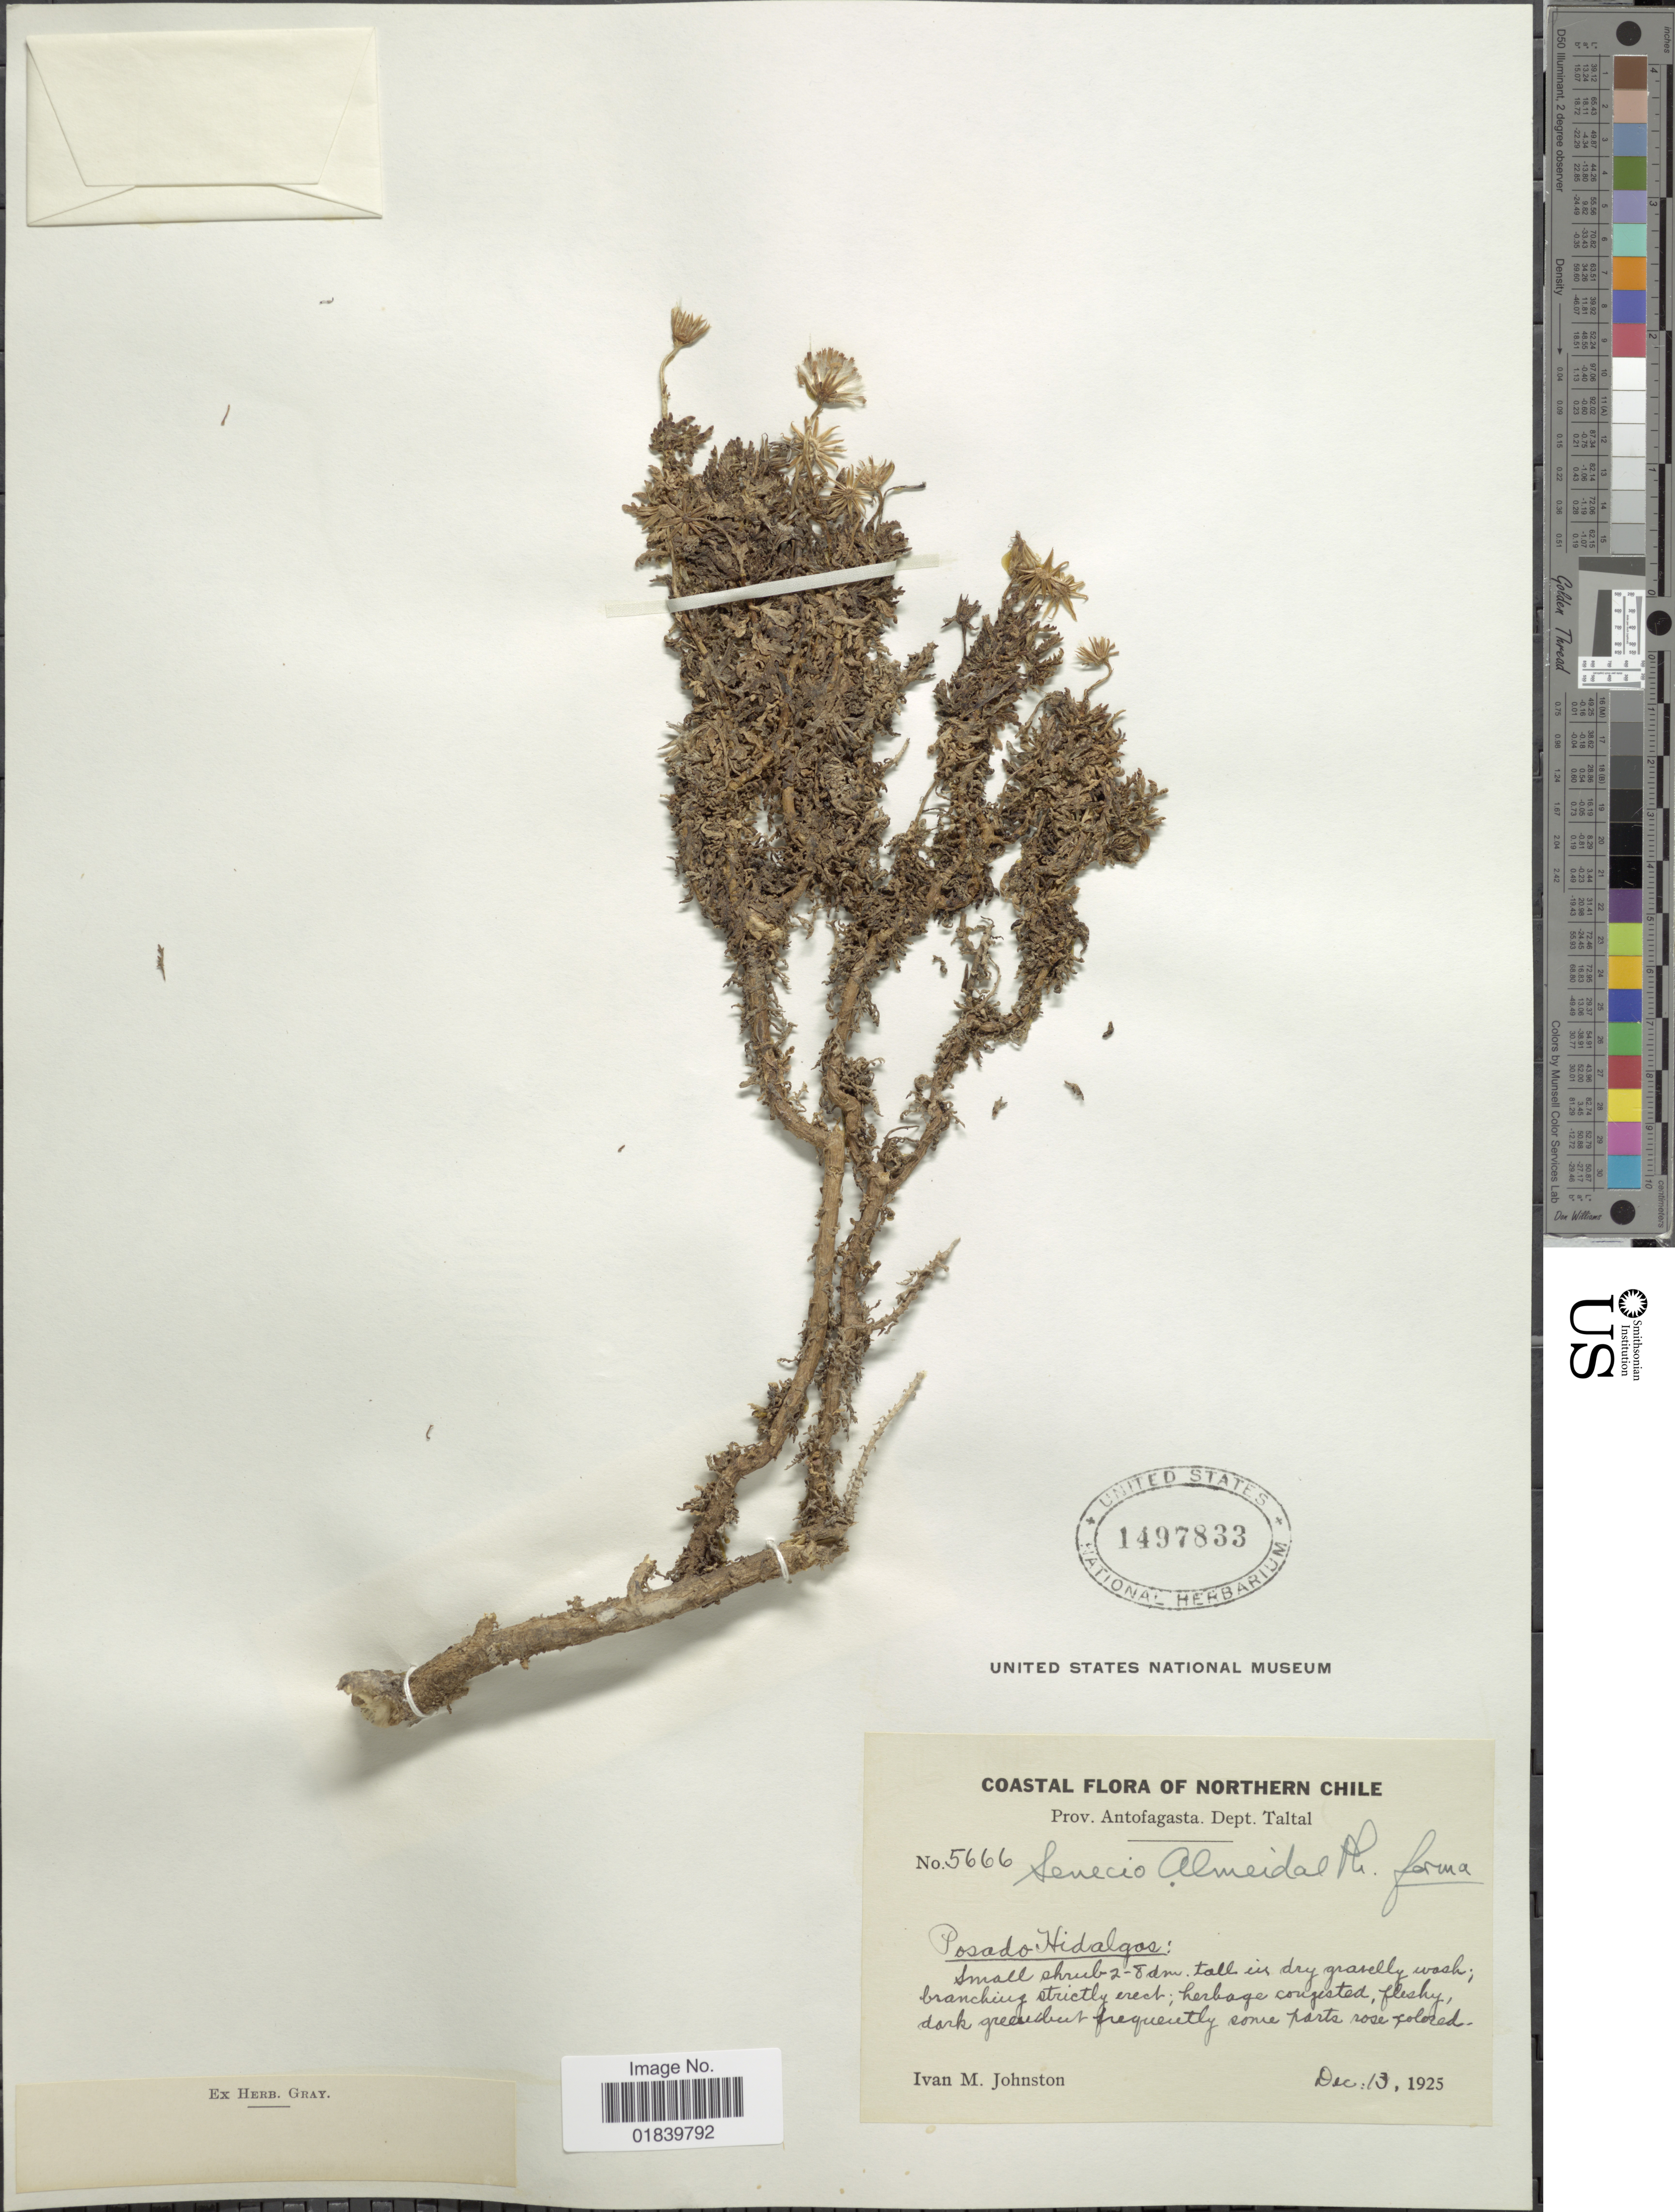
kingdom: Plantae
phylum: Tracheophyta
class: Magnoliopsida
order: Asterales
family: Asteraceae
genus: Senecio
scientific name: Senecio almeidae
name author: Phil.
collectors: I.M. Johnston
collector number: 5666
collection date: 1925-12-13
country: Chile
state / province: Antofagasta (II)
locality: Prov. Antofagasta, Dept. Taltal. Pasdo Hidalgos.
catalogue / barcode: US 1497833